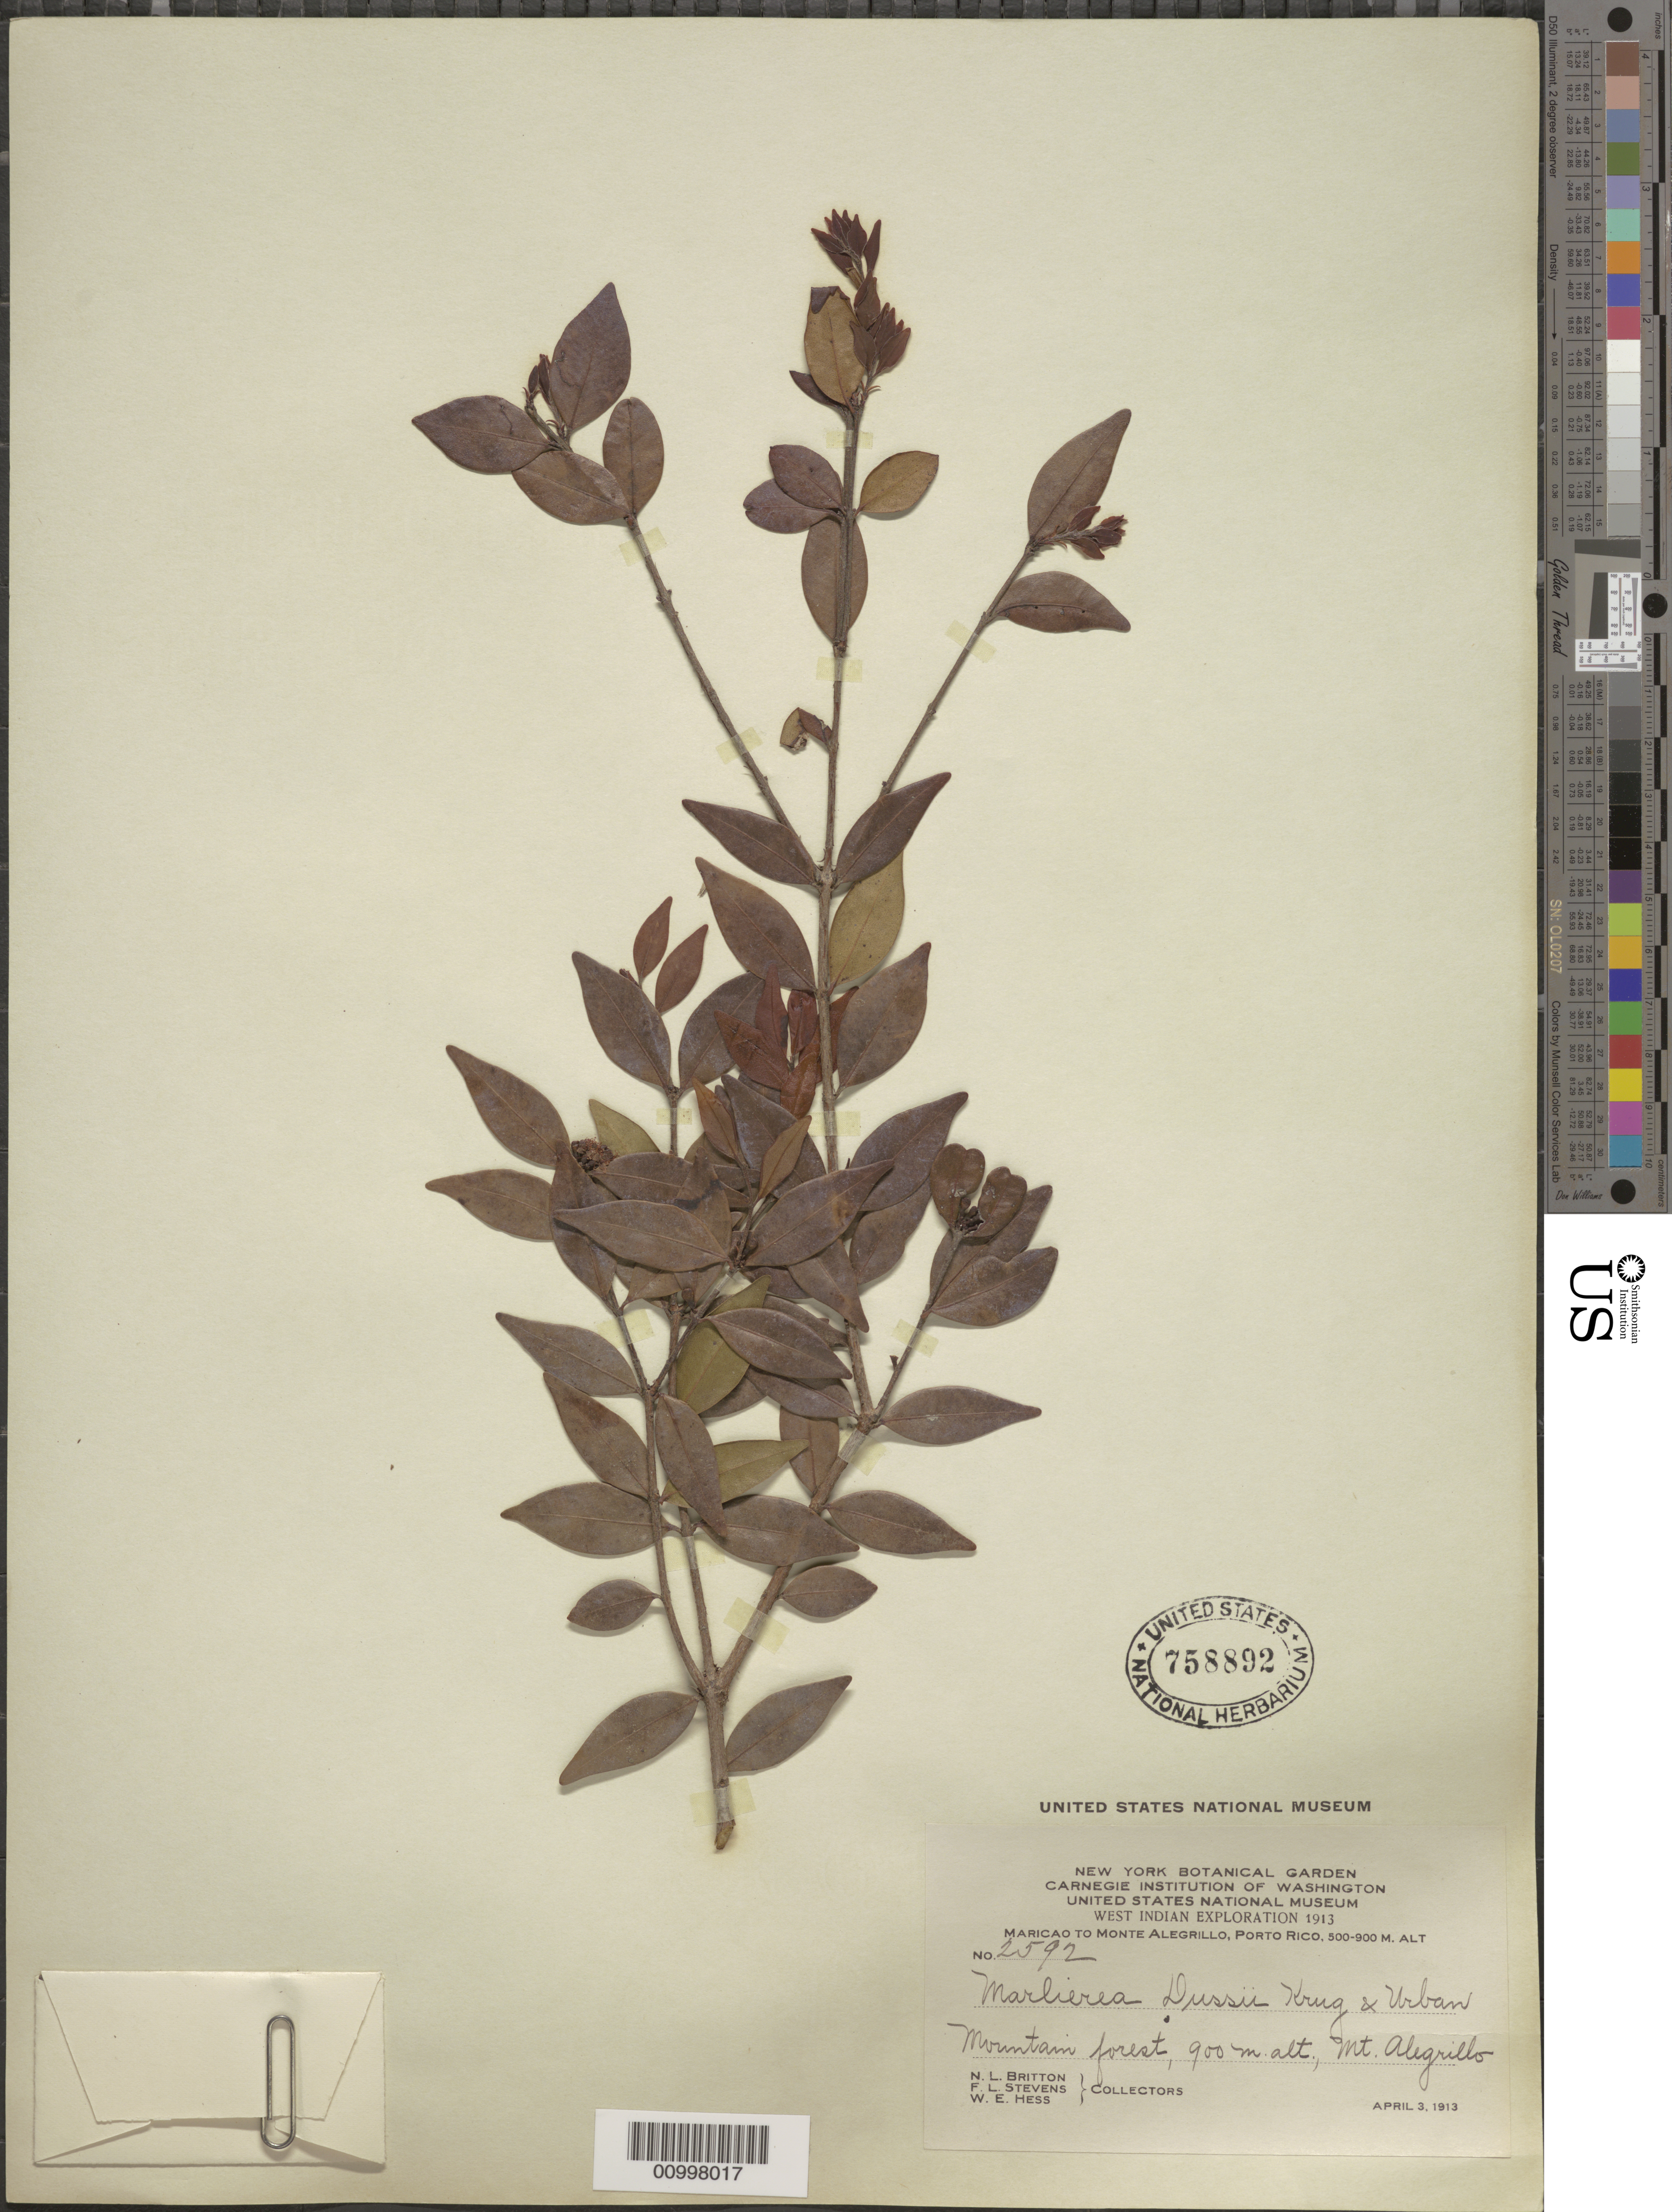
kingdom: Plantae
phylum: Tracheophyta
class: Magnoliopsida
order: Myrtales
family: Myrtaceae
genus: Siphoneugena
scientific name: Siphoneugena dussii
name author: (Krug & Urb.) Proença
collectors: N. Britton, F. L. Stevens & W. Hess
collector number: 2592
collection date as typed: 03 Apr 1913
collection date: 1913-04-03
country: Puerto Rico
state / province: Maricao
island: Puerto Rico I.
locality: Maricao to Monte Alegrillo; mountain forest, Mt. Alegrillo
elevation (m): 900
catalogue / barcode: US 758892